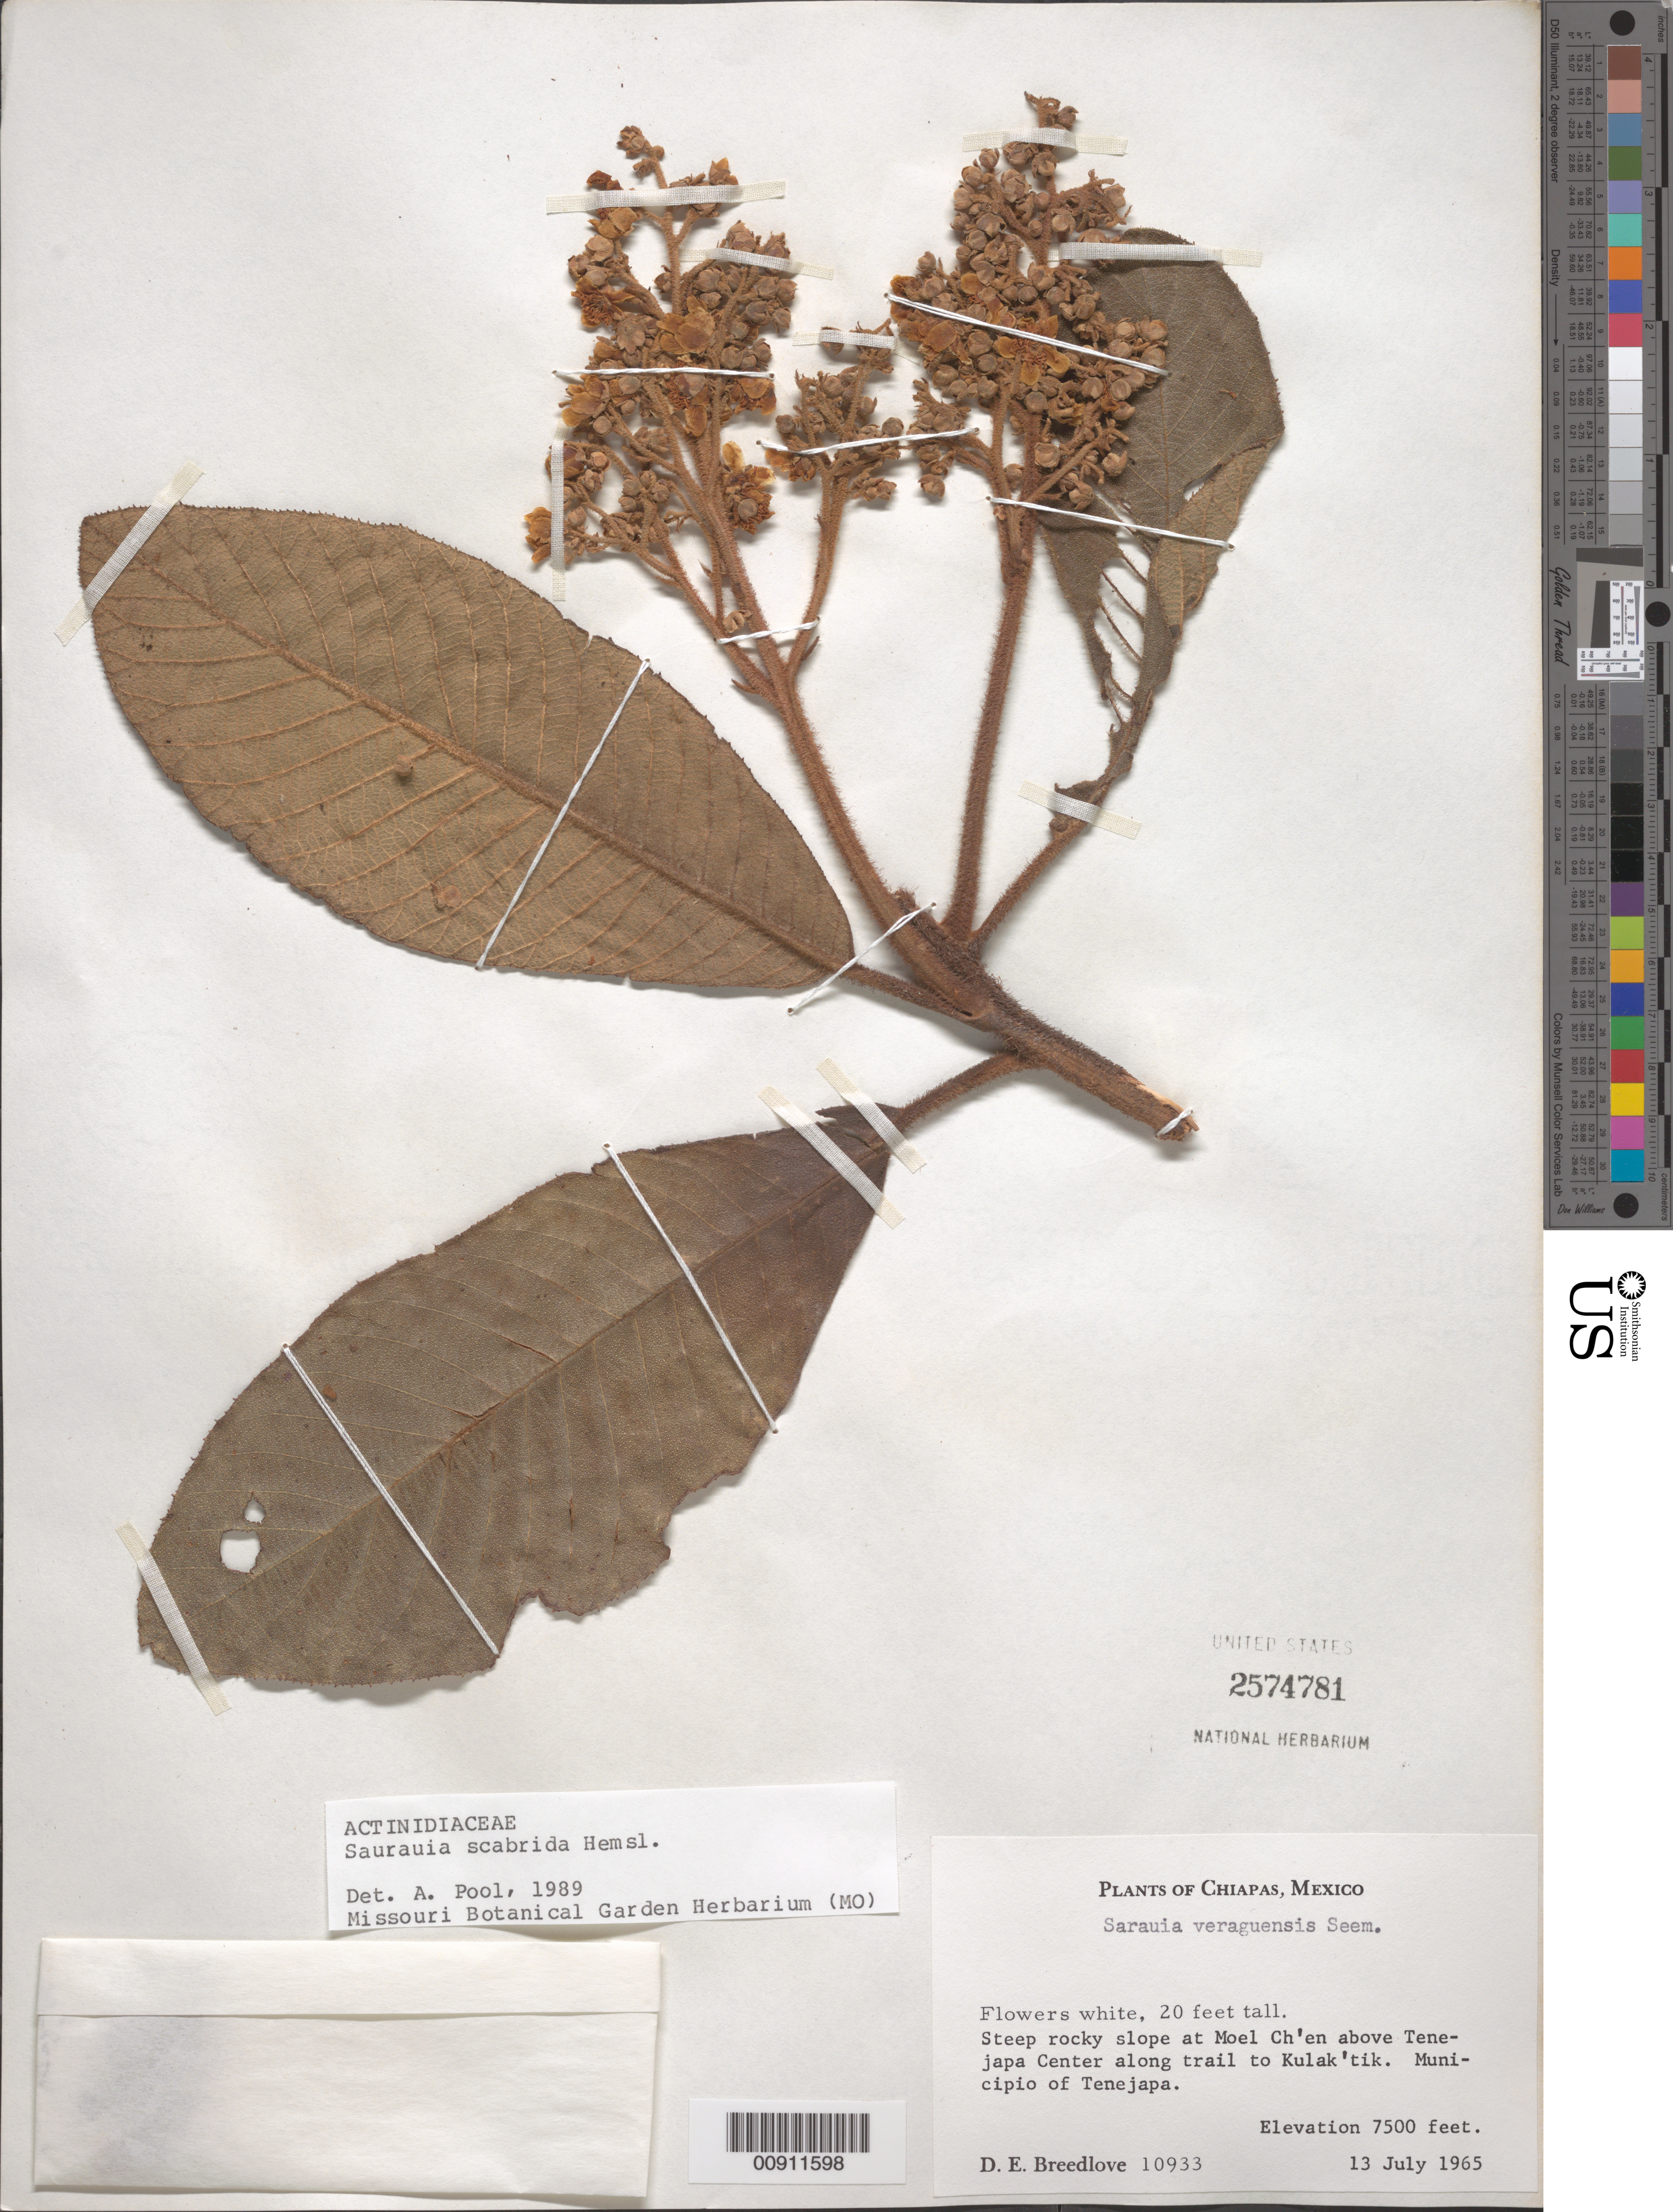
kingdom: Plantae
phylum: Tracheophyta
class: Magnoliopsida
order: Ericales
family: Actinidiaceae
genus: Saurauia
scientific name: Saurauia scabrida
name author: Hemsl.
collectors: D. E. Breedlove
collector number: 10933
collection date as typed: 13 Jul 1965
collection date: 1965-07-13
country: Mexico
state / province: Chiapas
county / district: Tenejapa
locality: Moel Ch'en above Tenejapa Center along trail to Kulak'tik. Municipio of Tenejapa, Chiapas.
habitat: Steep rocky slope.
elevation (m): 2286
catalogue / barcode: US 2574781